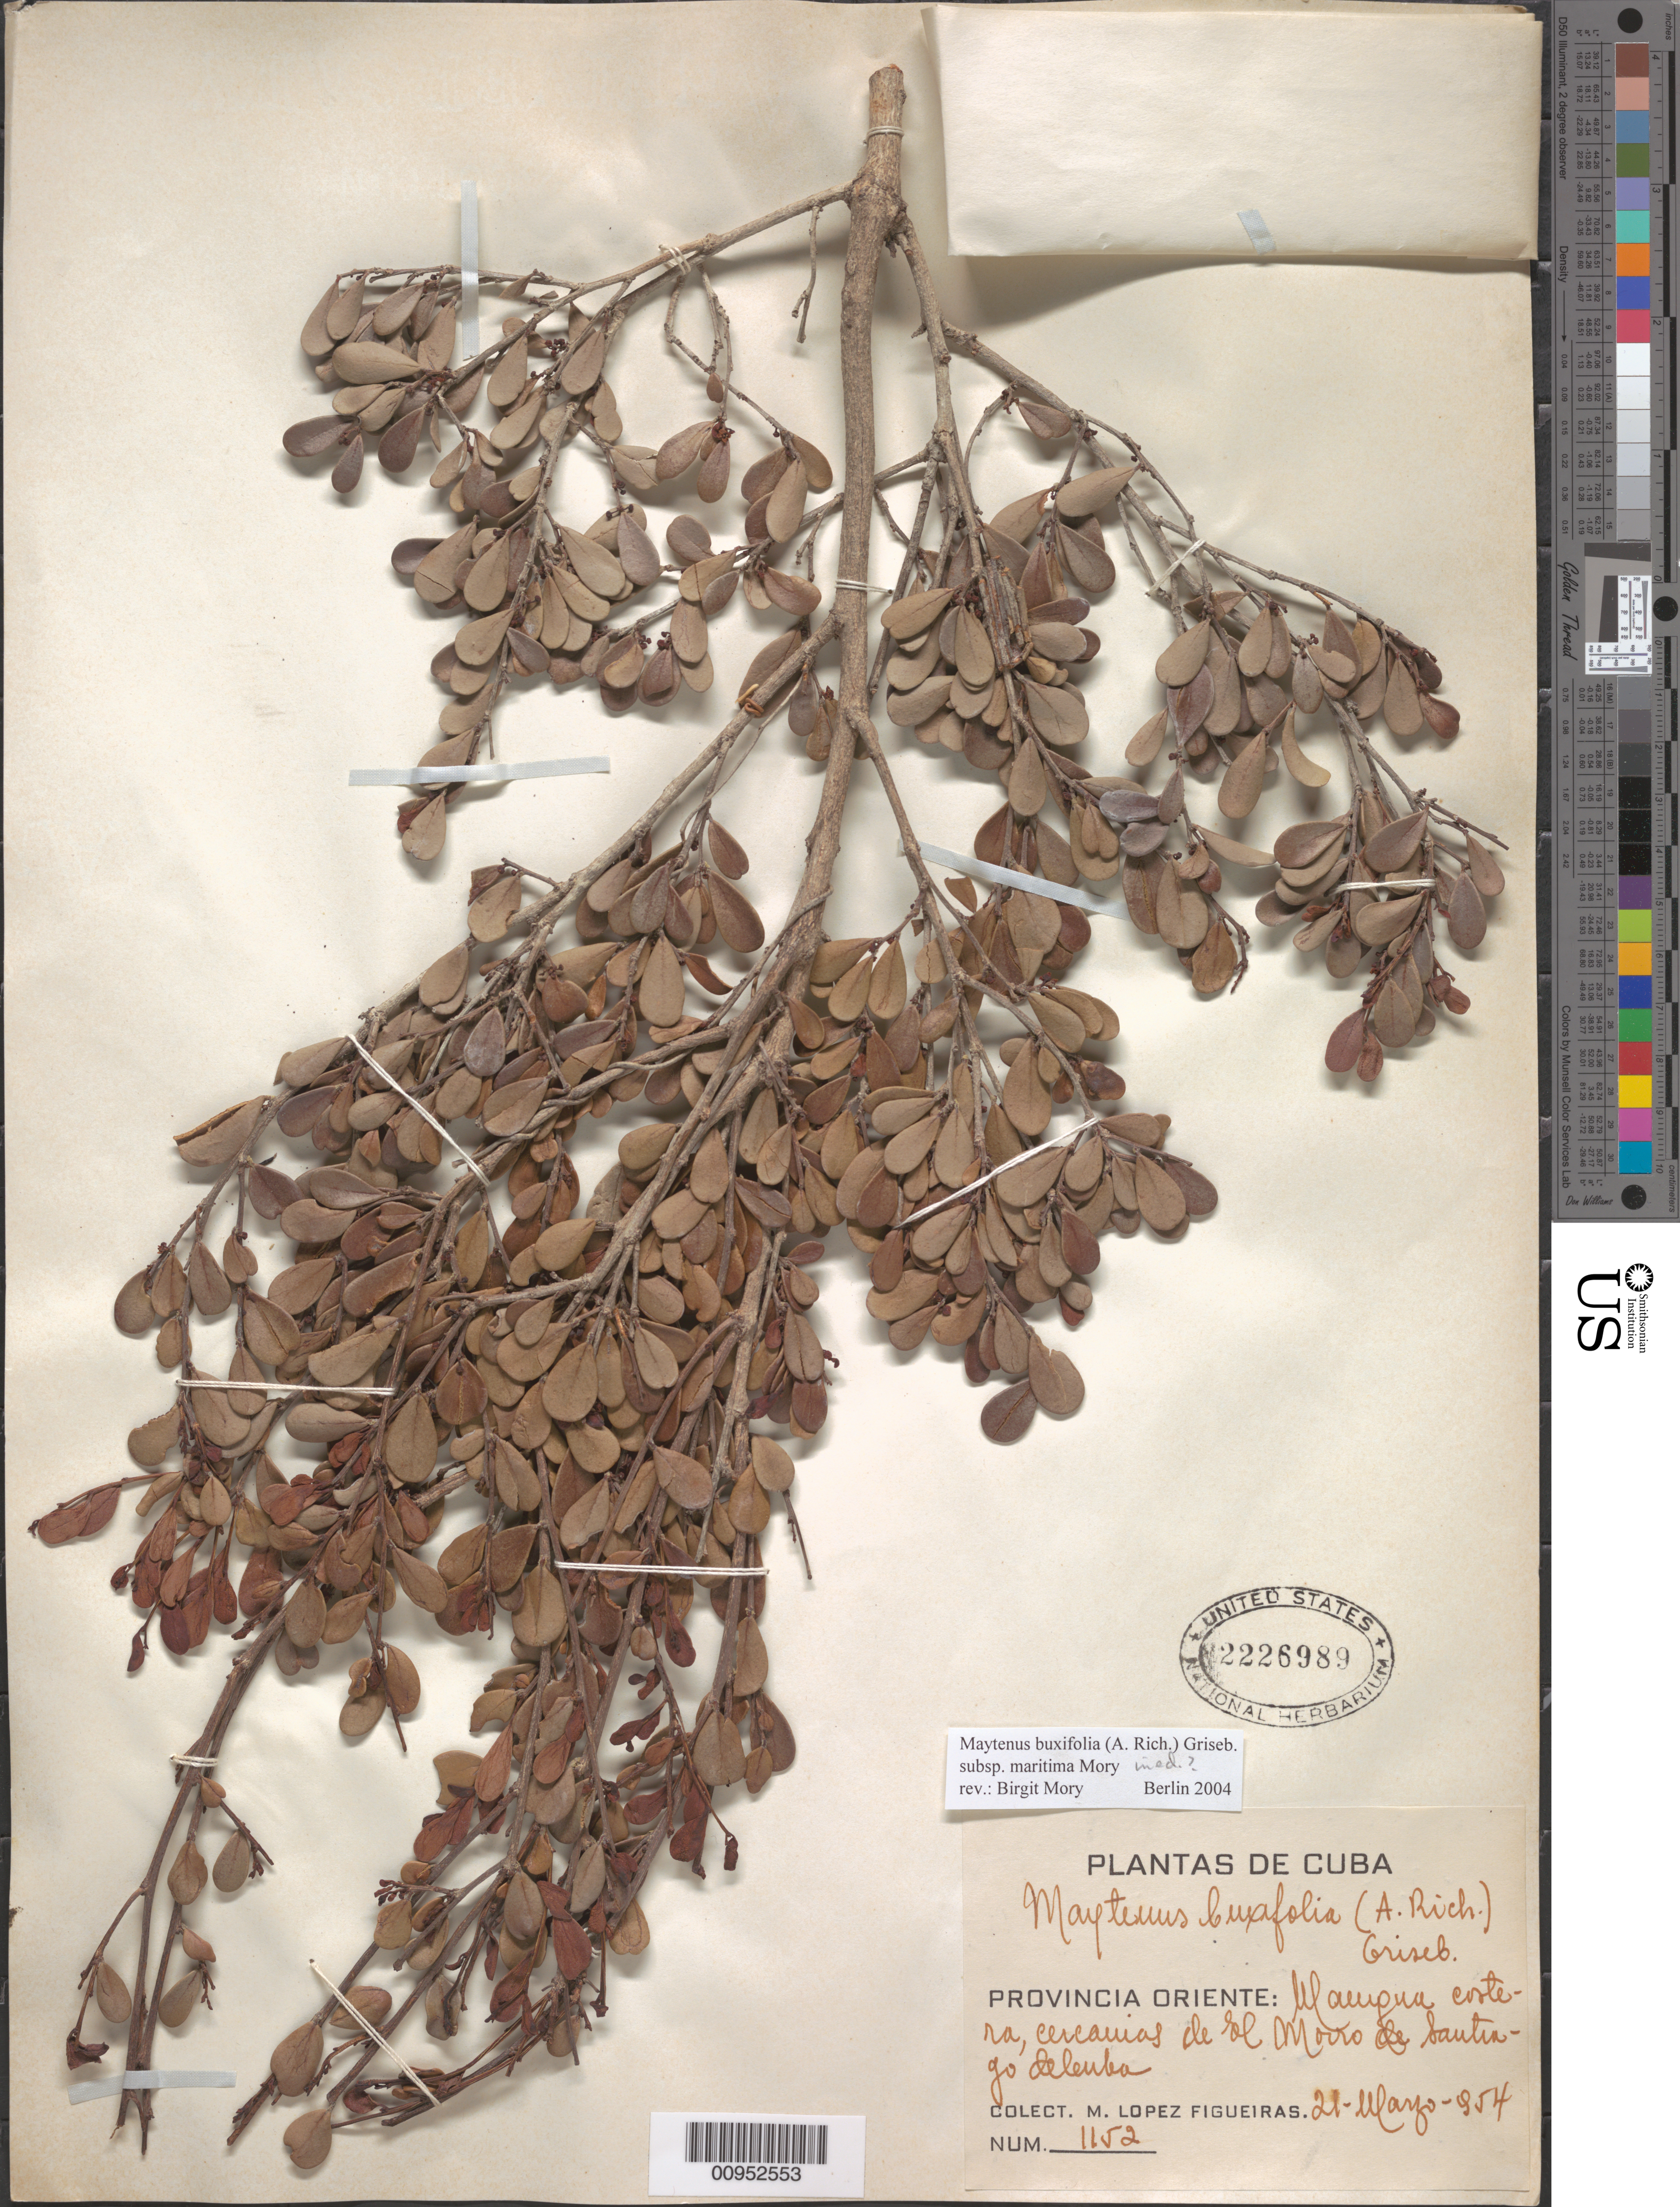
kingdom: Plantae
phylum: Tracheophyta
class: Magnoliopsida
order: Celastrales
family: Celastraceae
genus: Maytenus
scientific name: Maytenus buxifolia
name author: (A. Rich.) Griseb.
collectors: M. López Figueiras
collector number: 1152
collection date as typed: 21 May 1954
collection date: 1954-05-21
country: Cuba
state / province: Santiago de Cuba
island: Cuba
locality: Sol Moro de Santiago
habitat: Manigua costera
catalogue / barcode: US 2226989